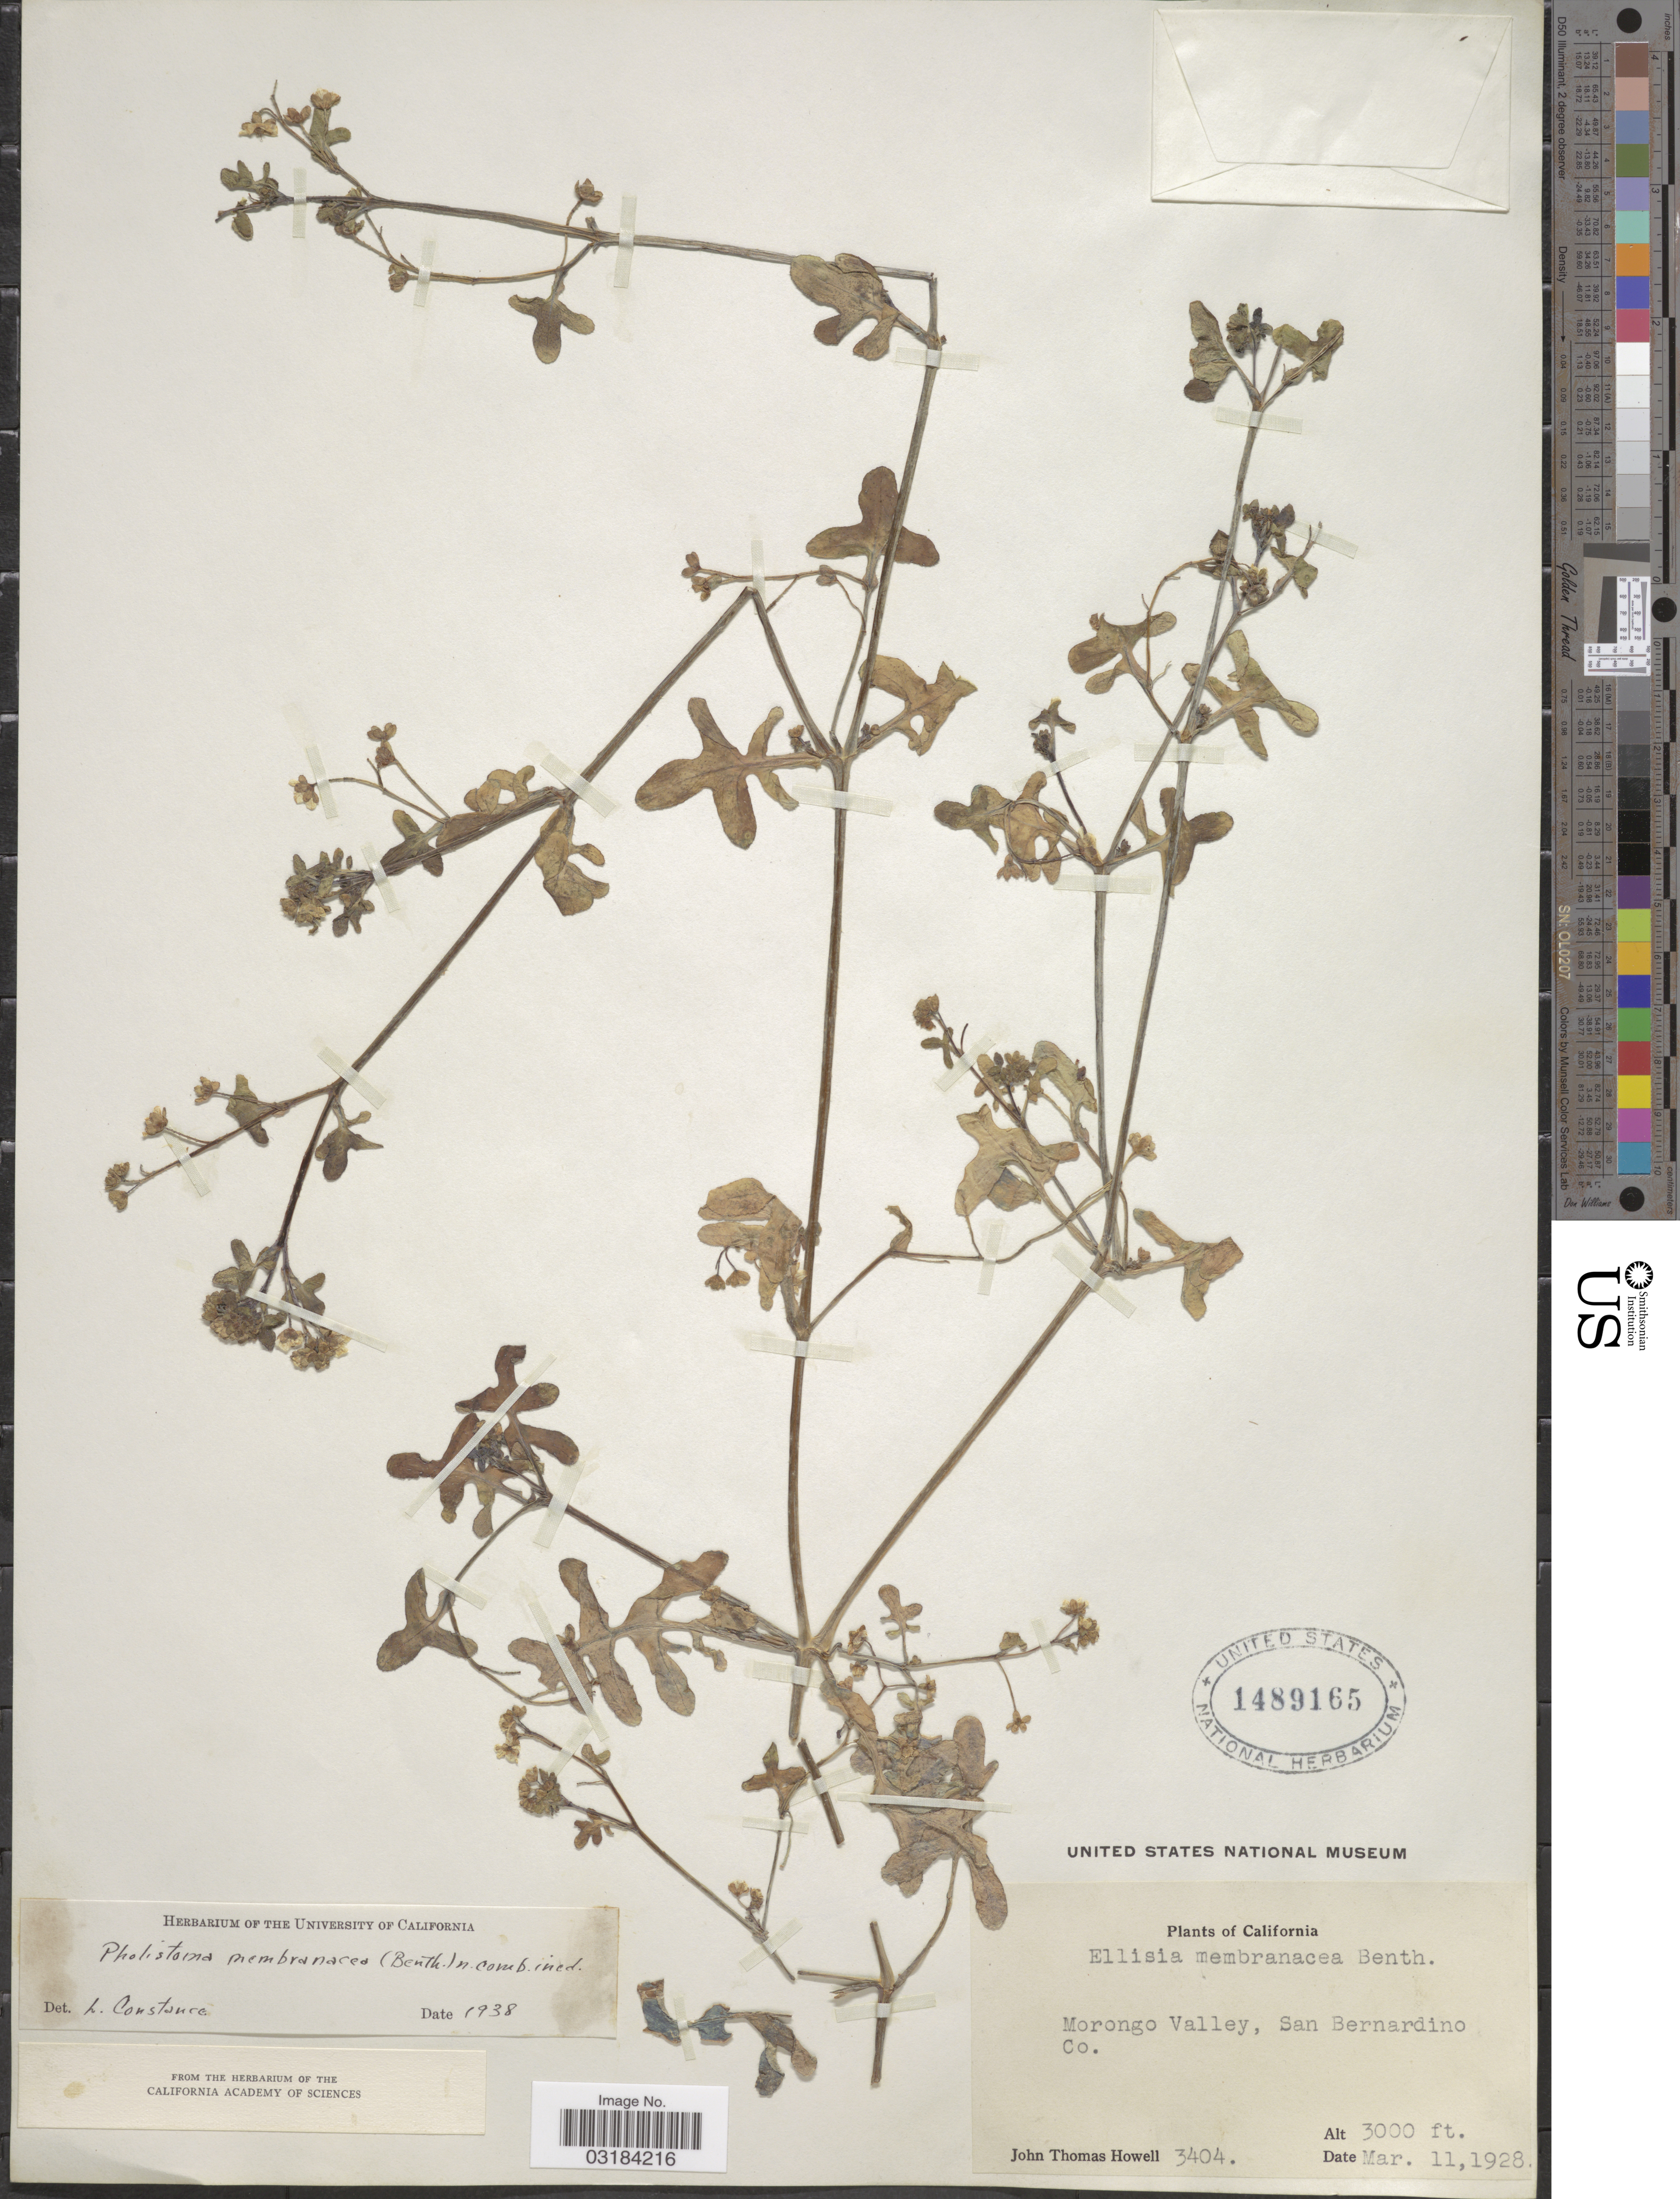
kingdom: Plantae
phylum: Tracheophyta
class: Magnoliopsida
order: Boraginales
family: Hydrophyllaceae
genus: Pholistoma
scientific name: Pholistoma membranaceum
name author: (Benth.) Constance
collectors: J. T. Howell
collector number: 3404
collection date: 1928-03-11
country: United States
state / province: California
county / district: San Bernardino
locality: Morongo Valley, San Bernardino Co.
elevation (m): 914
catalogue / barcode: US 1489165